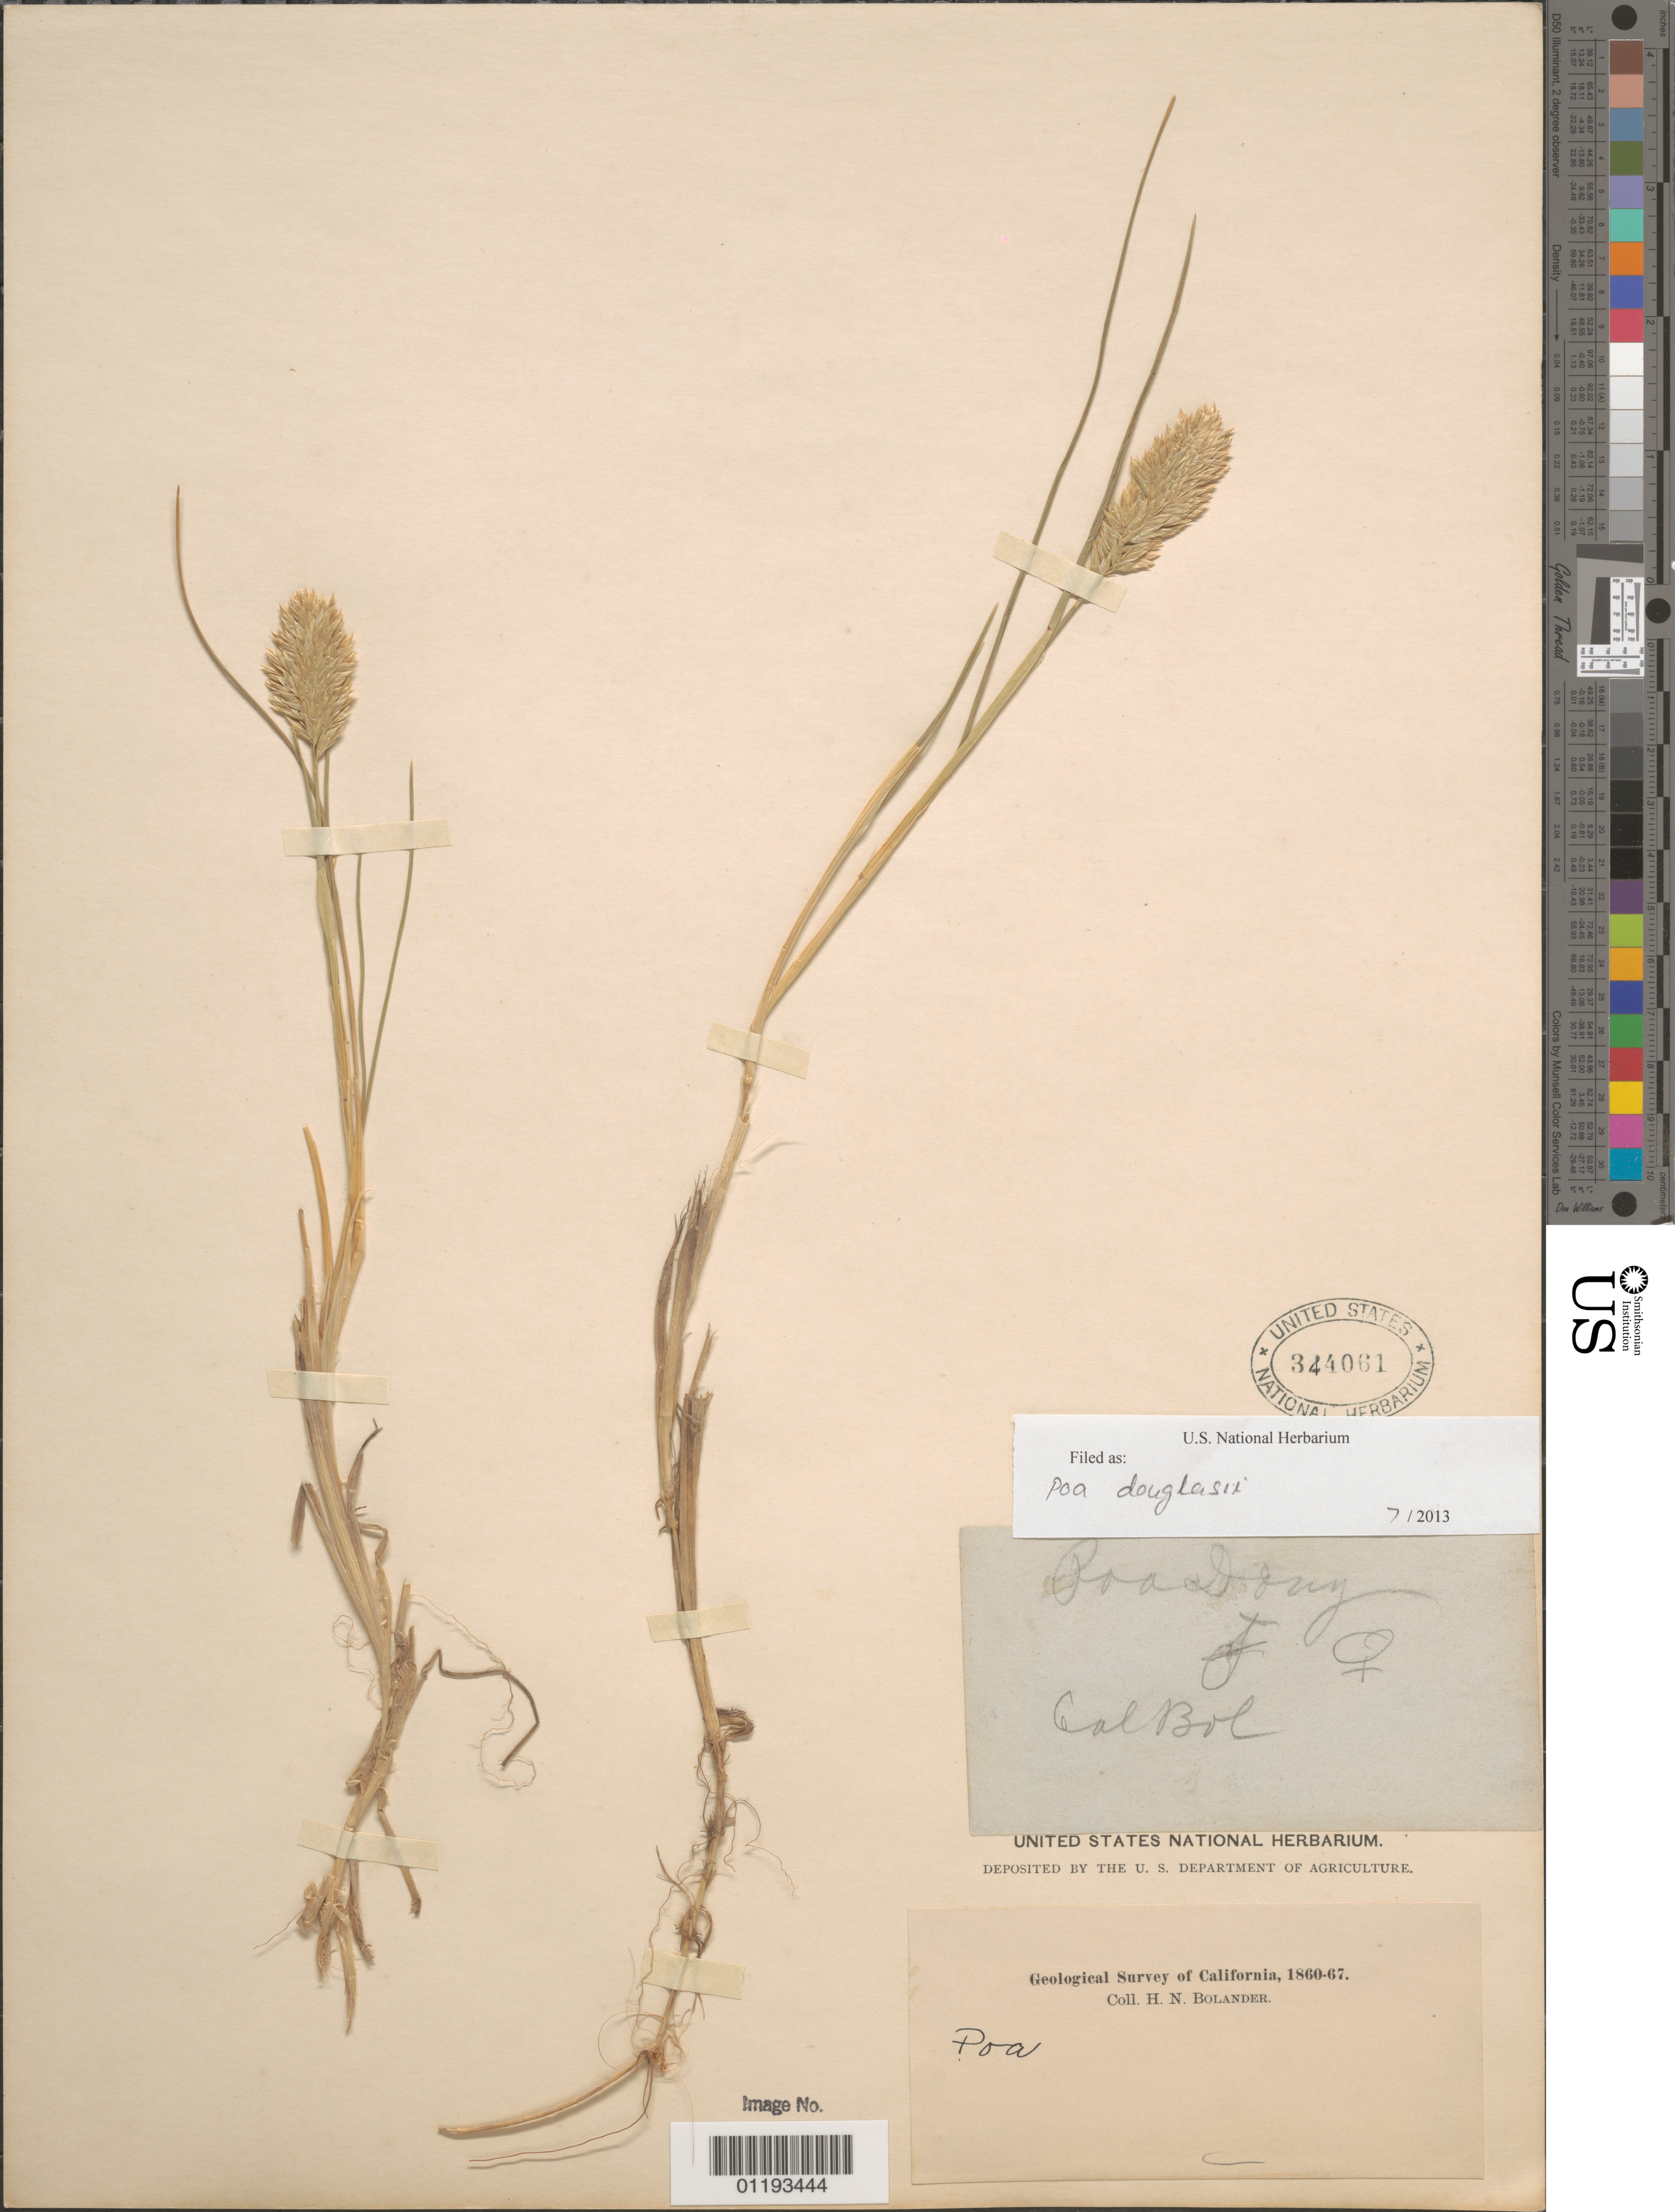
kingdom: Plantae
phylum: Tracheophyta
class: Liliopsida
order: Poales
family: Poaceae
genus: Poa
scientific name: Poa douglasii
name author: Nees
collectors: H. Bolander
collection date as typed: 1860 to -- --- 1867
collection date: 1860/1867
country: United States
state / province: California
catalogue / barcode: US 344061